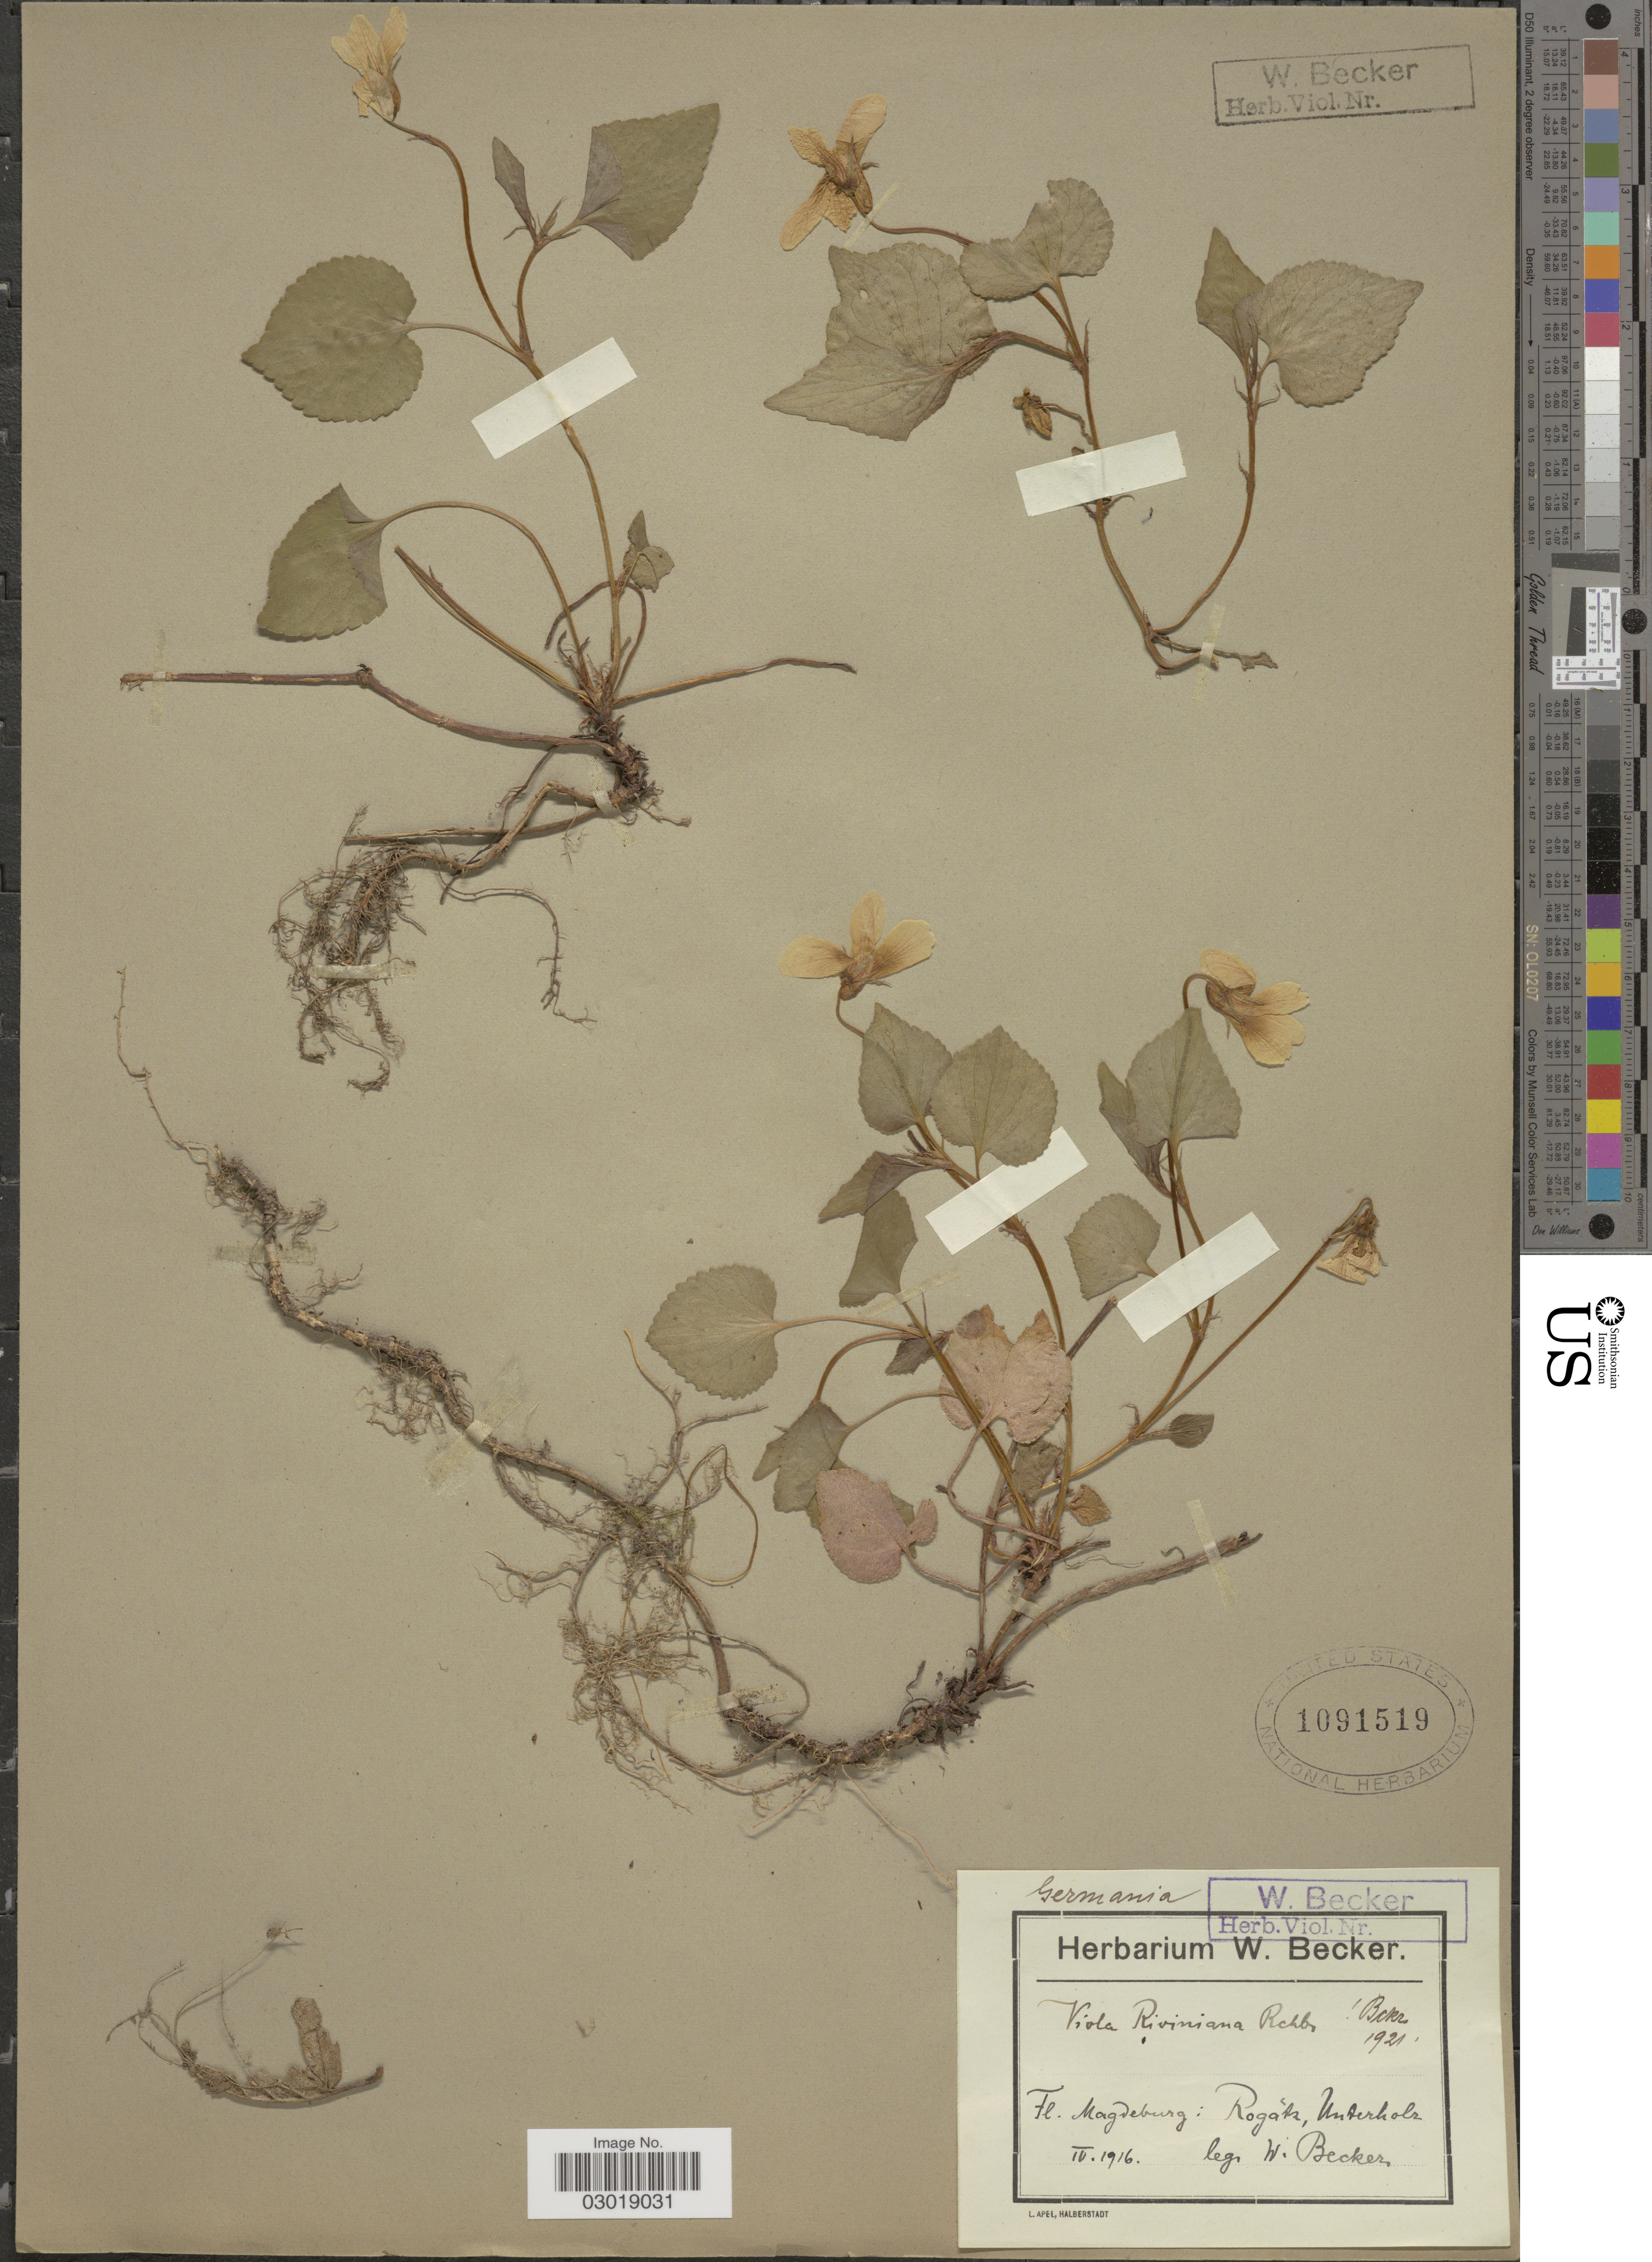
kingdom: Plantae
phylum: Tracheophyta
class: Magnoliopsida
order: Malpighiales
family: Violaceae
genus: Viola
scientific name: Viola riviniana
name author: Rchb.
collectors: W. Becker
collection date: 1916-04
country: Germany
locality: Magdeburg: Rogätz, Unterholz.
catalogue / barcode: US 1091519